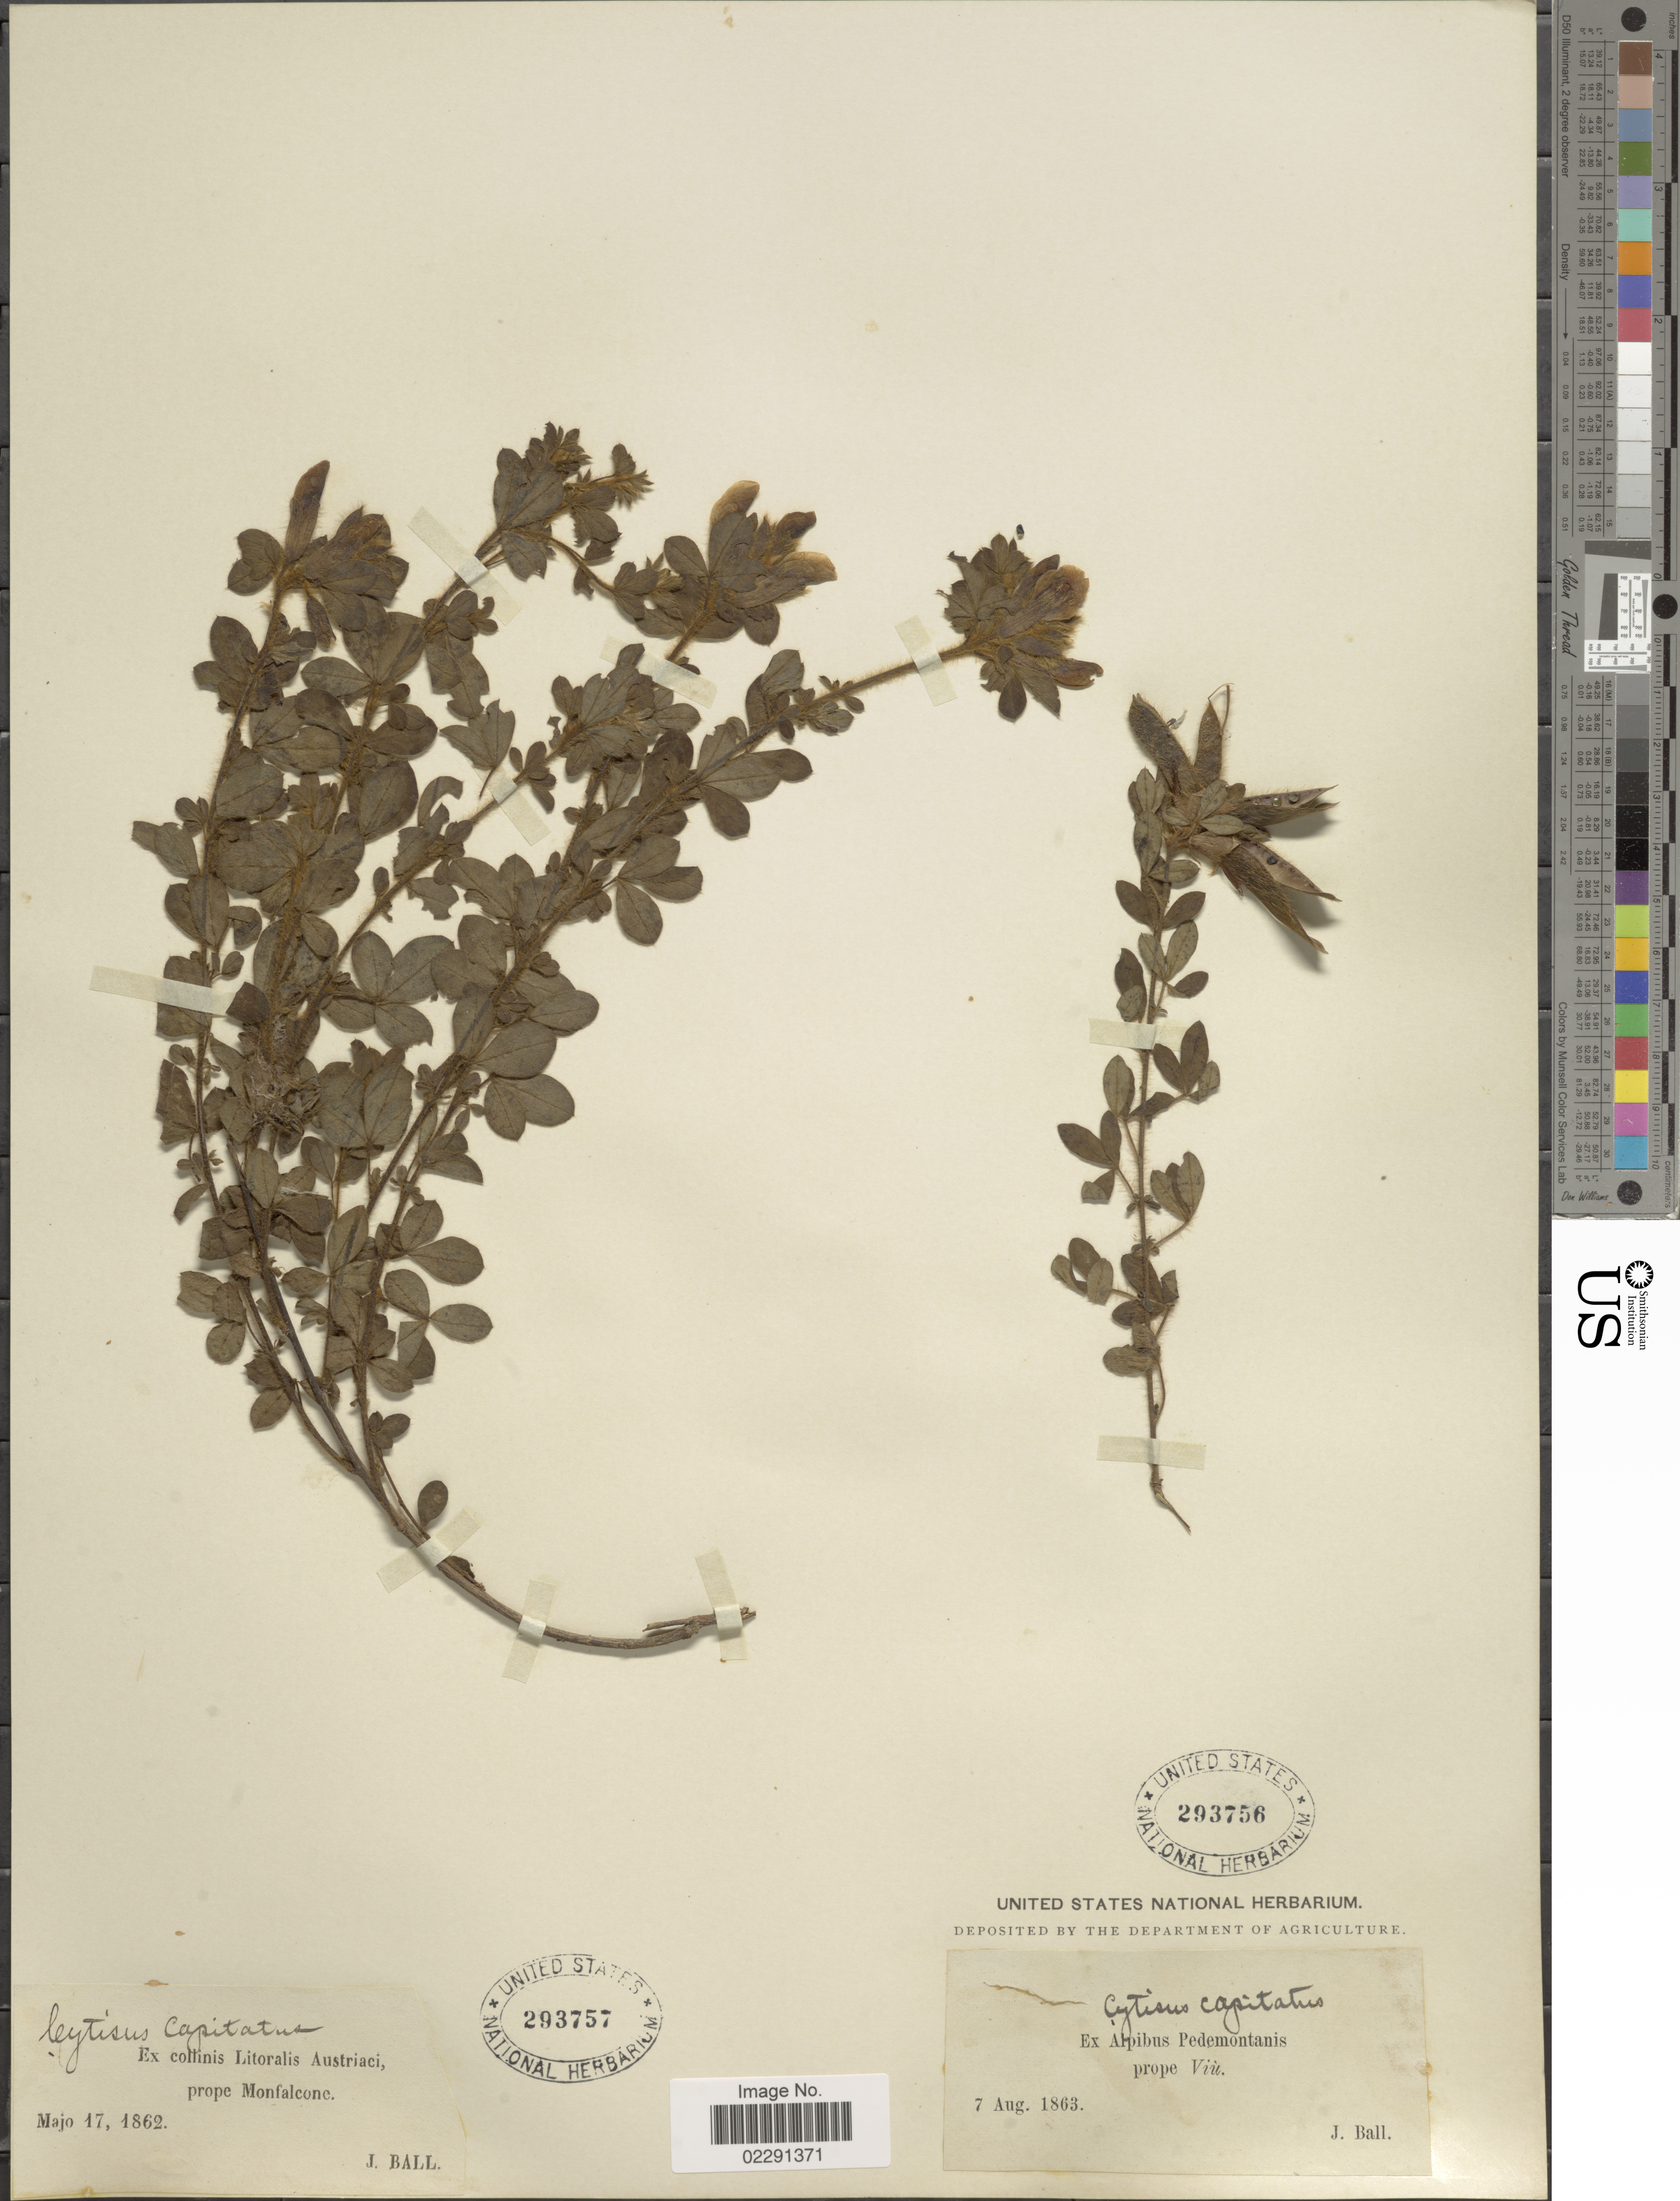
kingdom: Plantae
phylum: Tracheophyta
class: Magnoliopsida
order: Fabales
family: Fabaceae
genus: Cytisus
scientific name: Cytisus hirsutus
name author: L.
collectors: J. Ball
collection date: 1863-08-07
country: Italy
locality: Pedemontanis prope Viu.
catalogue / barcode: US 293756